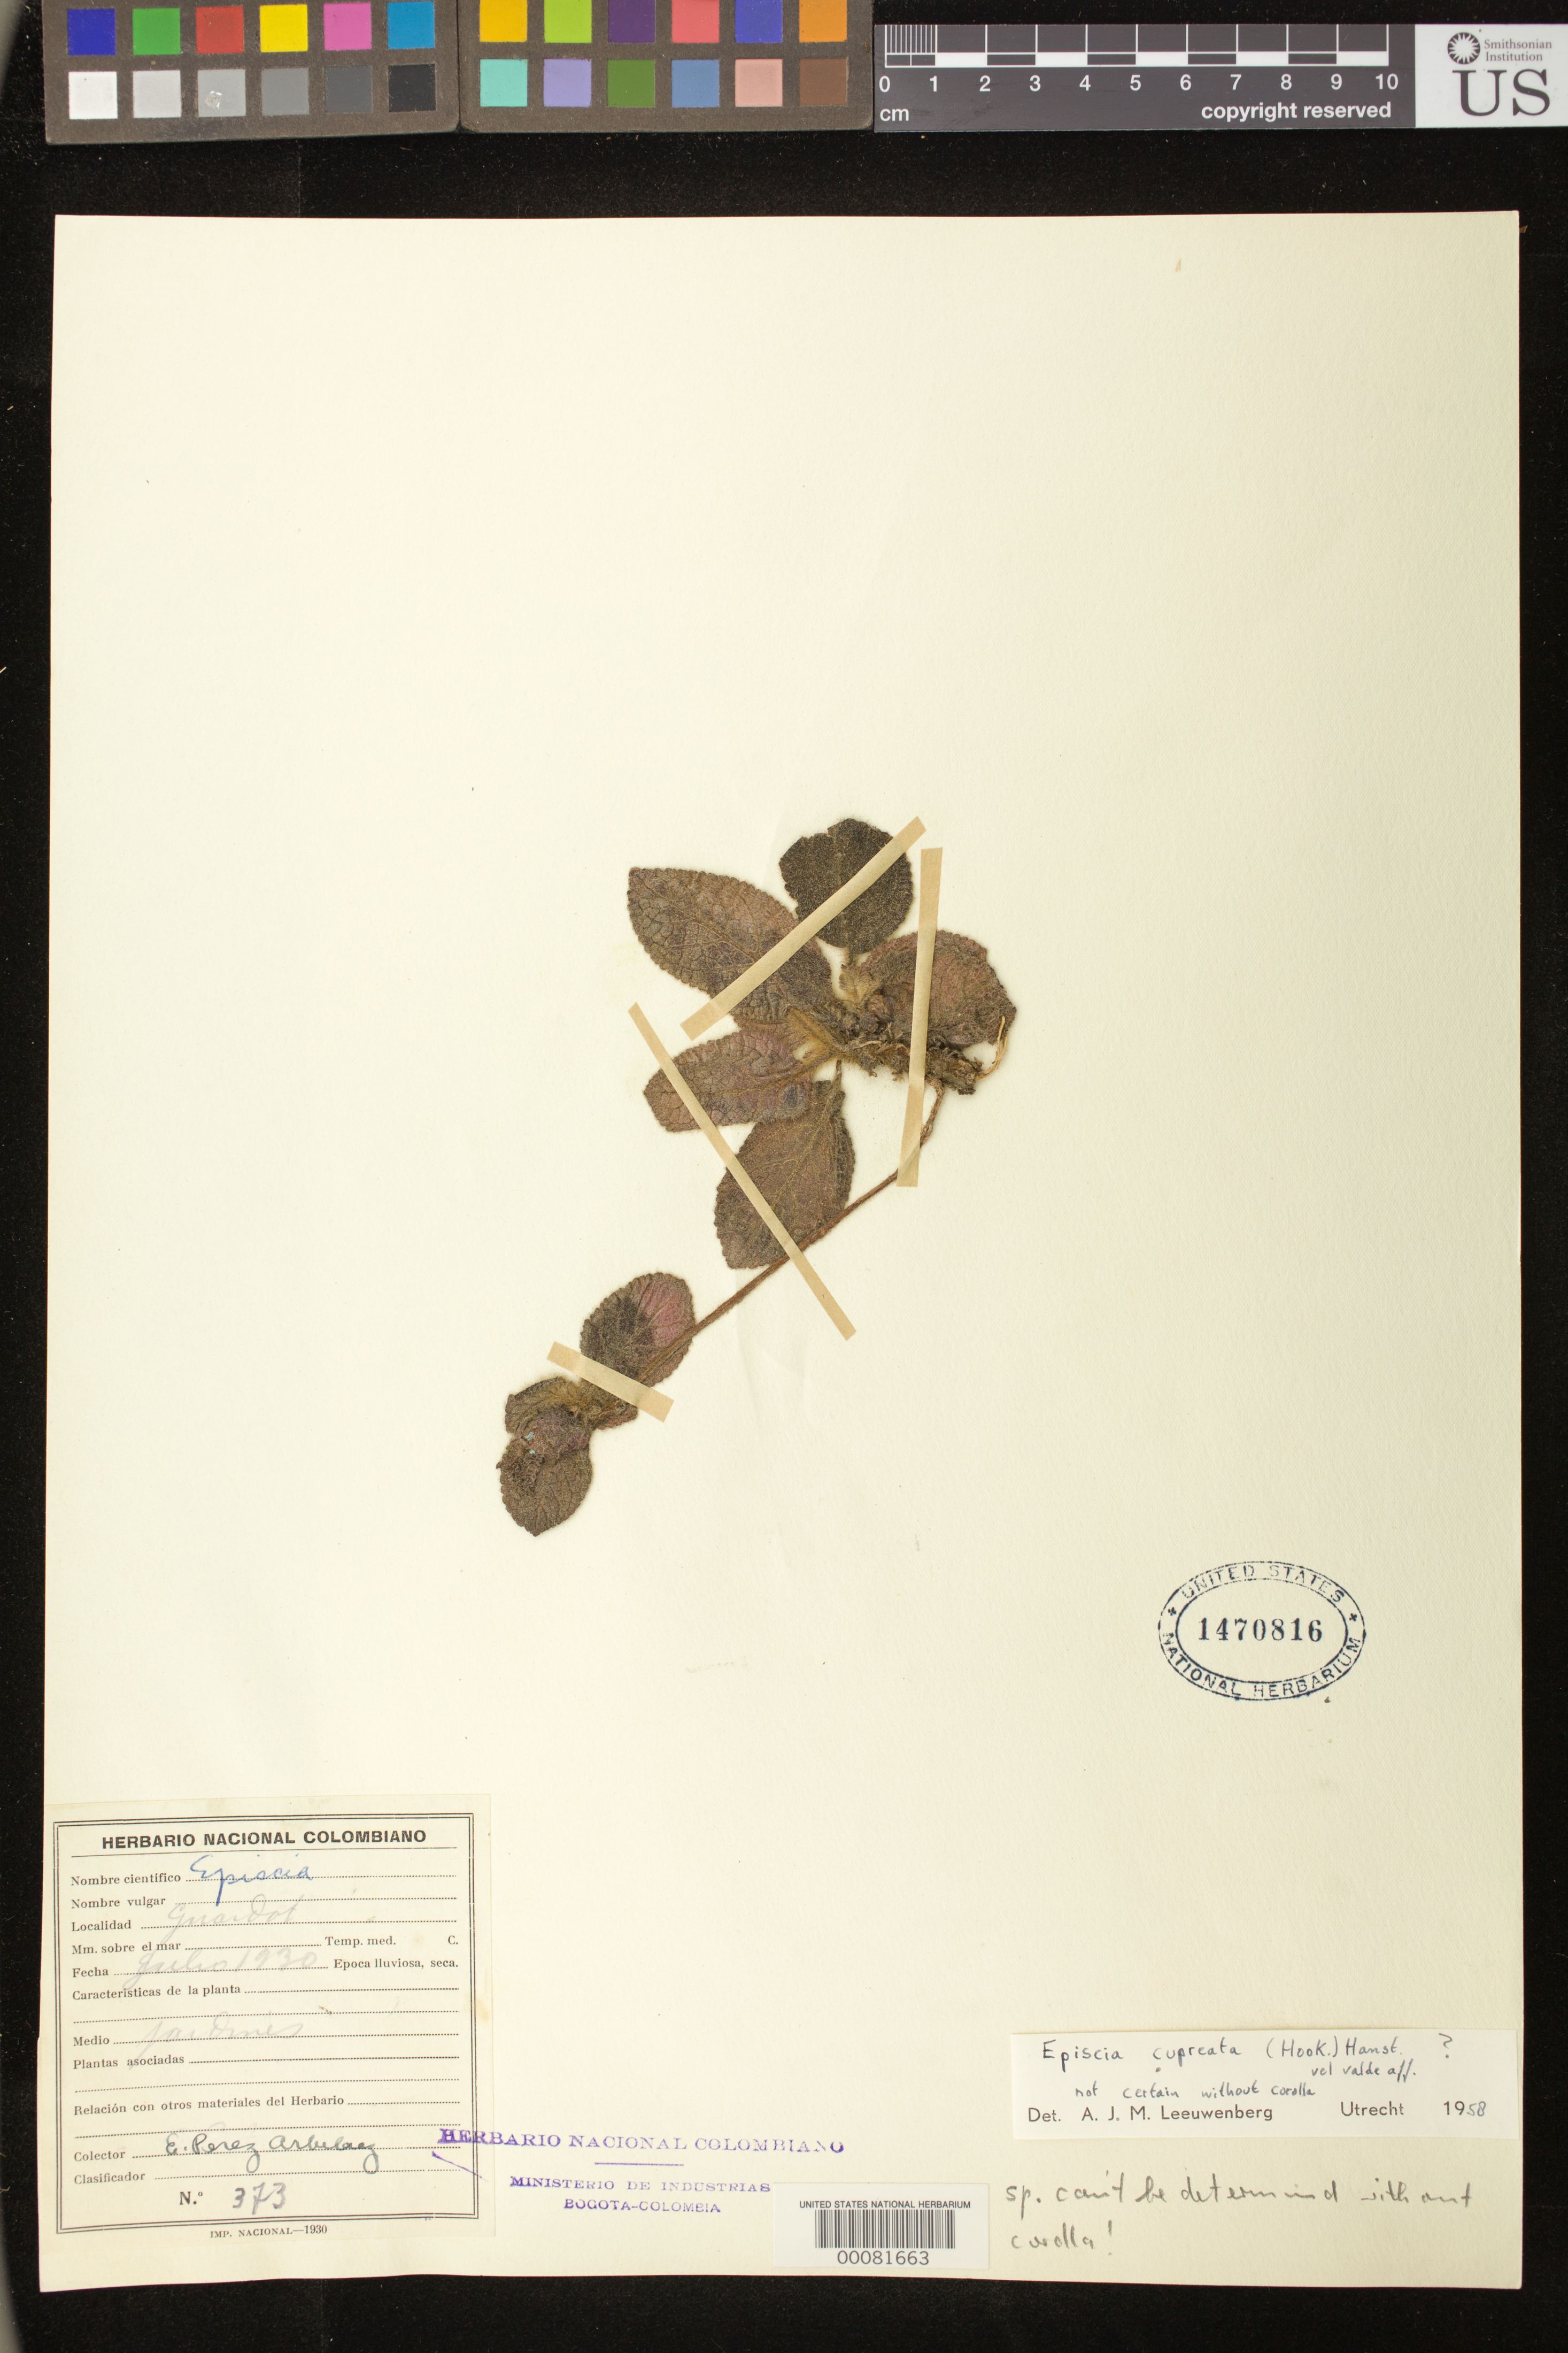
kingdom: Plantae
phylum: Tracheophyta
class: Magnoliopsida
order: Lamiales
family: Gesneriaceae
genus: Episcia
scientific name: Episcia cupreata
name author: (Hook.) Hanst.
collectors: E. Pérez Arbeláez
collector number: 373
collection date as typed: Jul 1930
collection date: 1930-07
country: Colombia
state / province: Cundinamarca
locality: Colombia: Girardot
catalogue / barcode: US 1470816